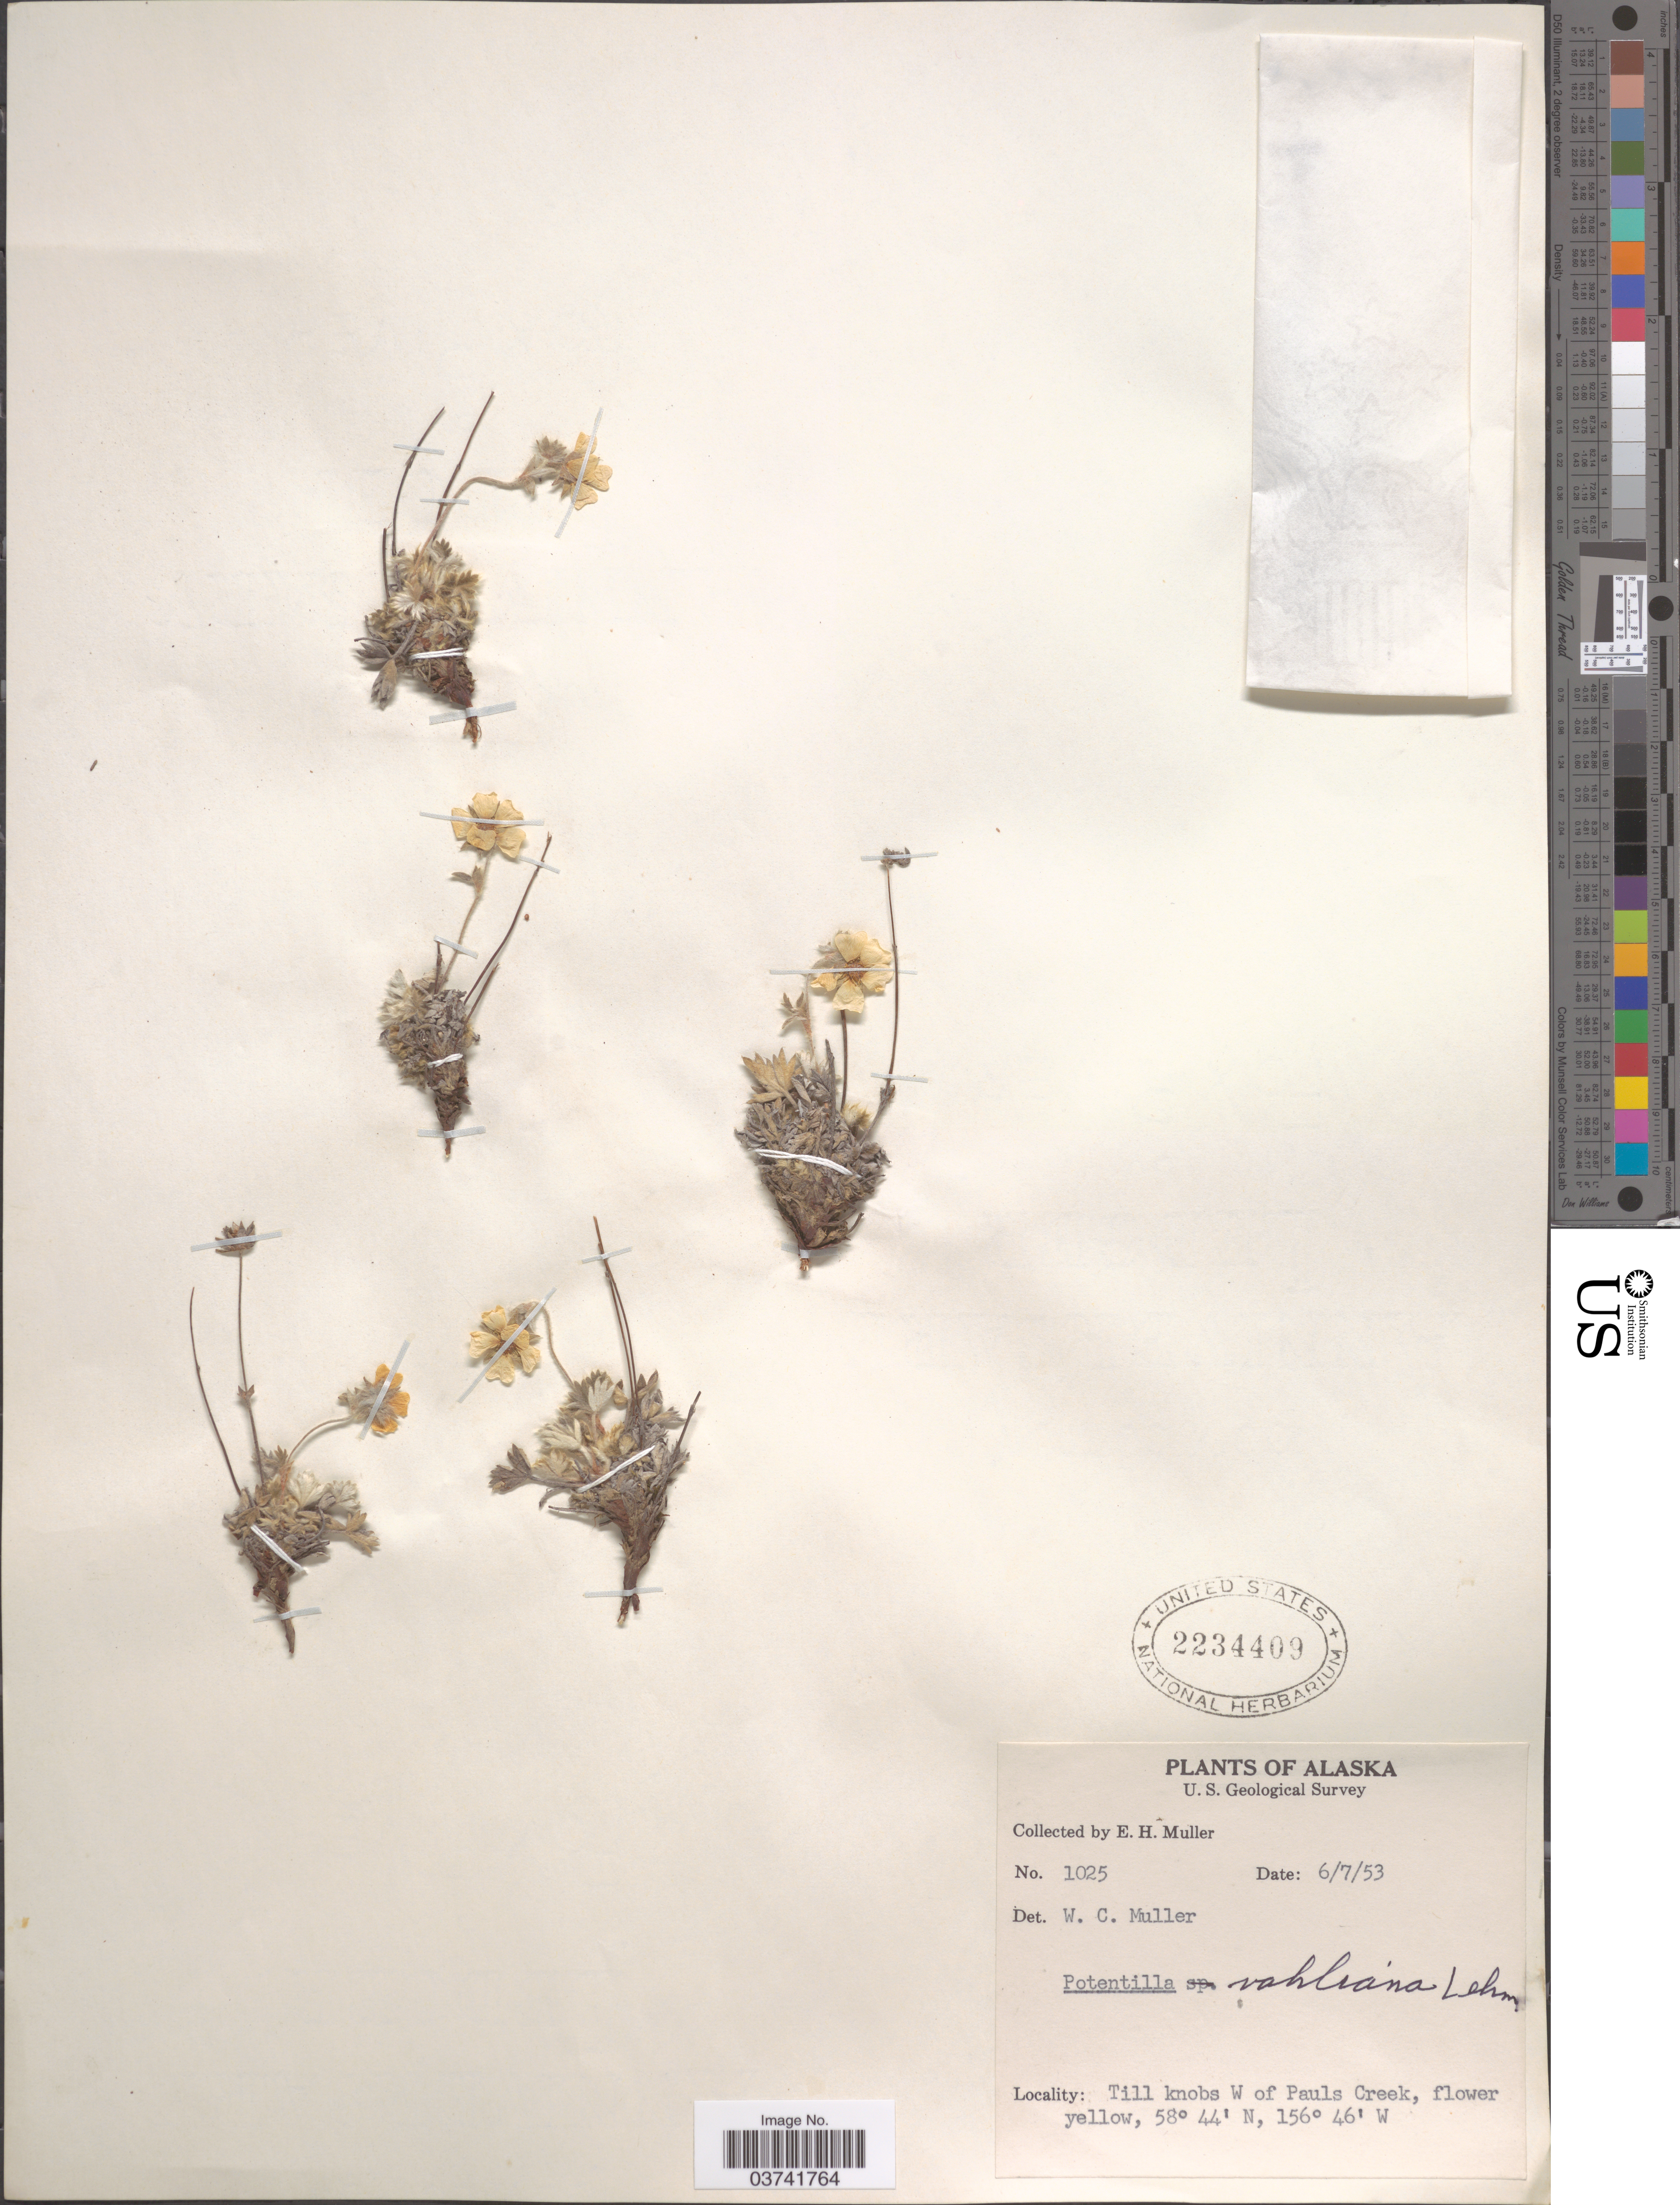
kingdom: Plantae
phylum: Tracheophyta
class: Magnoliopsida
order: Rosales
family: Rosaceae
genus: Potentilla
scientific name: Potentilla vahliana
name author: Lehm.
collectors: E. H. Muller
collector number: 1025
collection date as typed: Transcribed d/m/y: 7/6/53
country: United States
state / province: Alaska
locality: Till knobs W of Pauls Creek.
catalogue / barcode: US 2234409